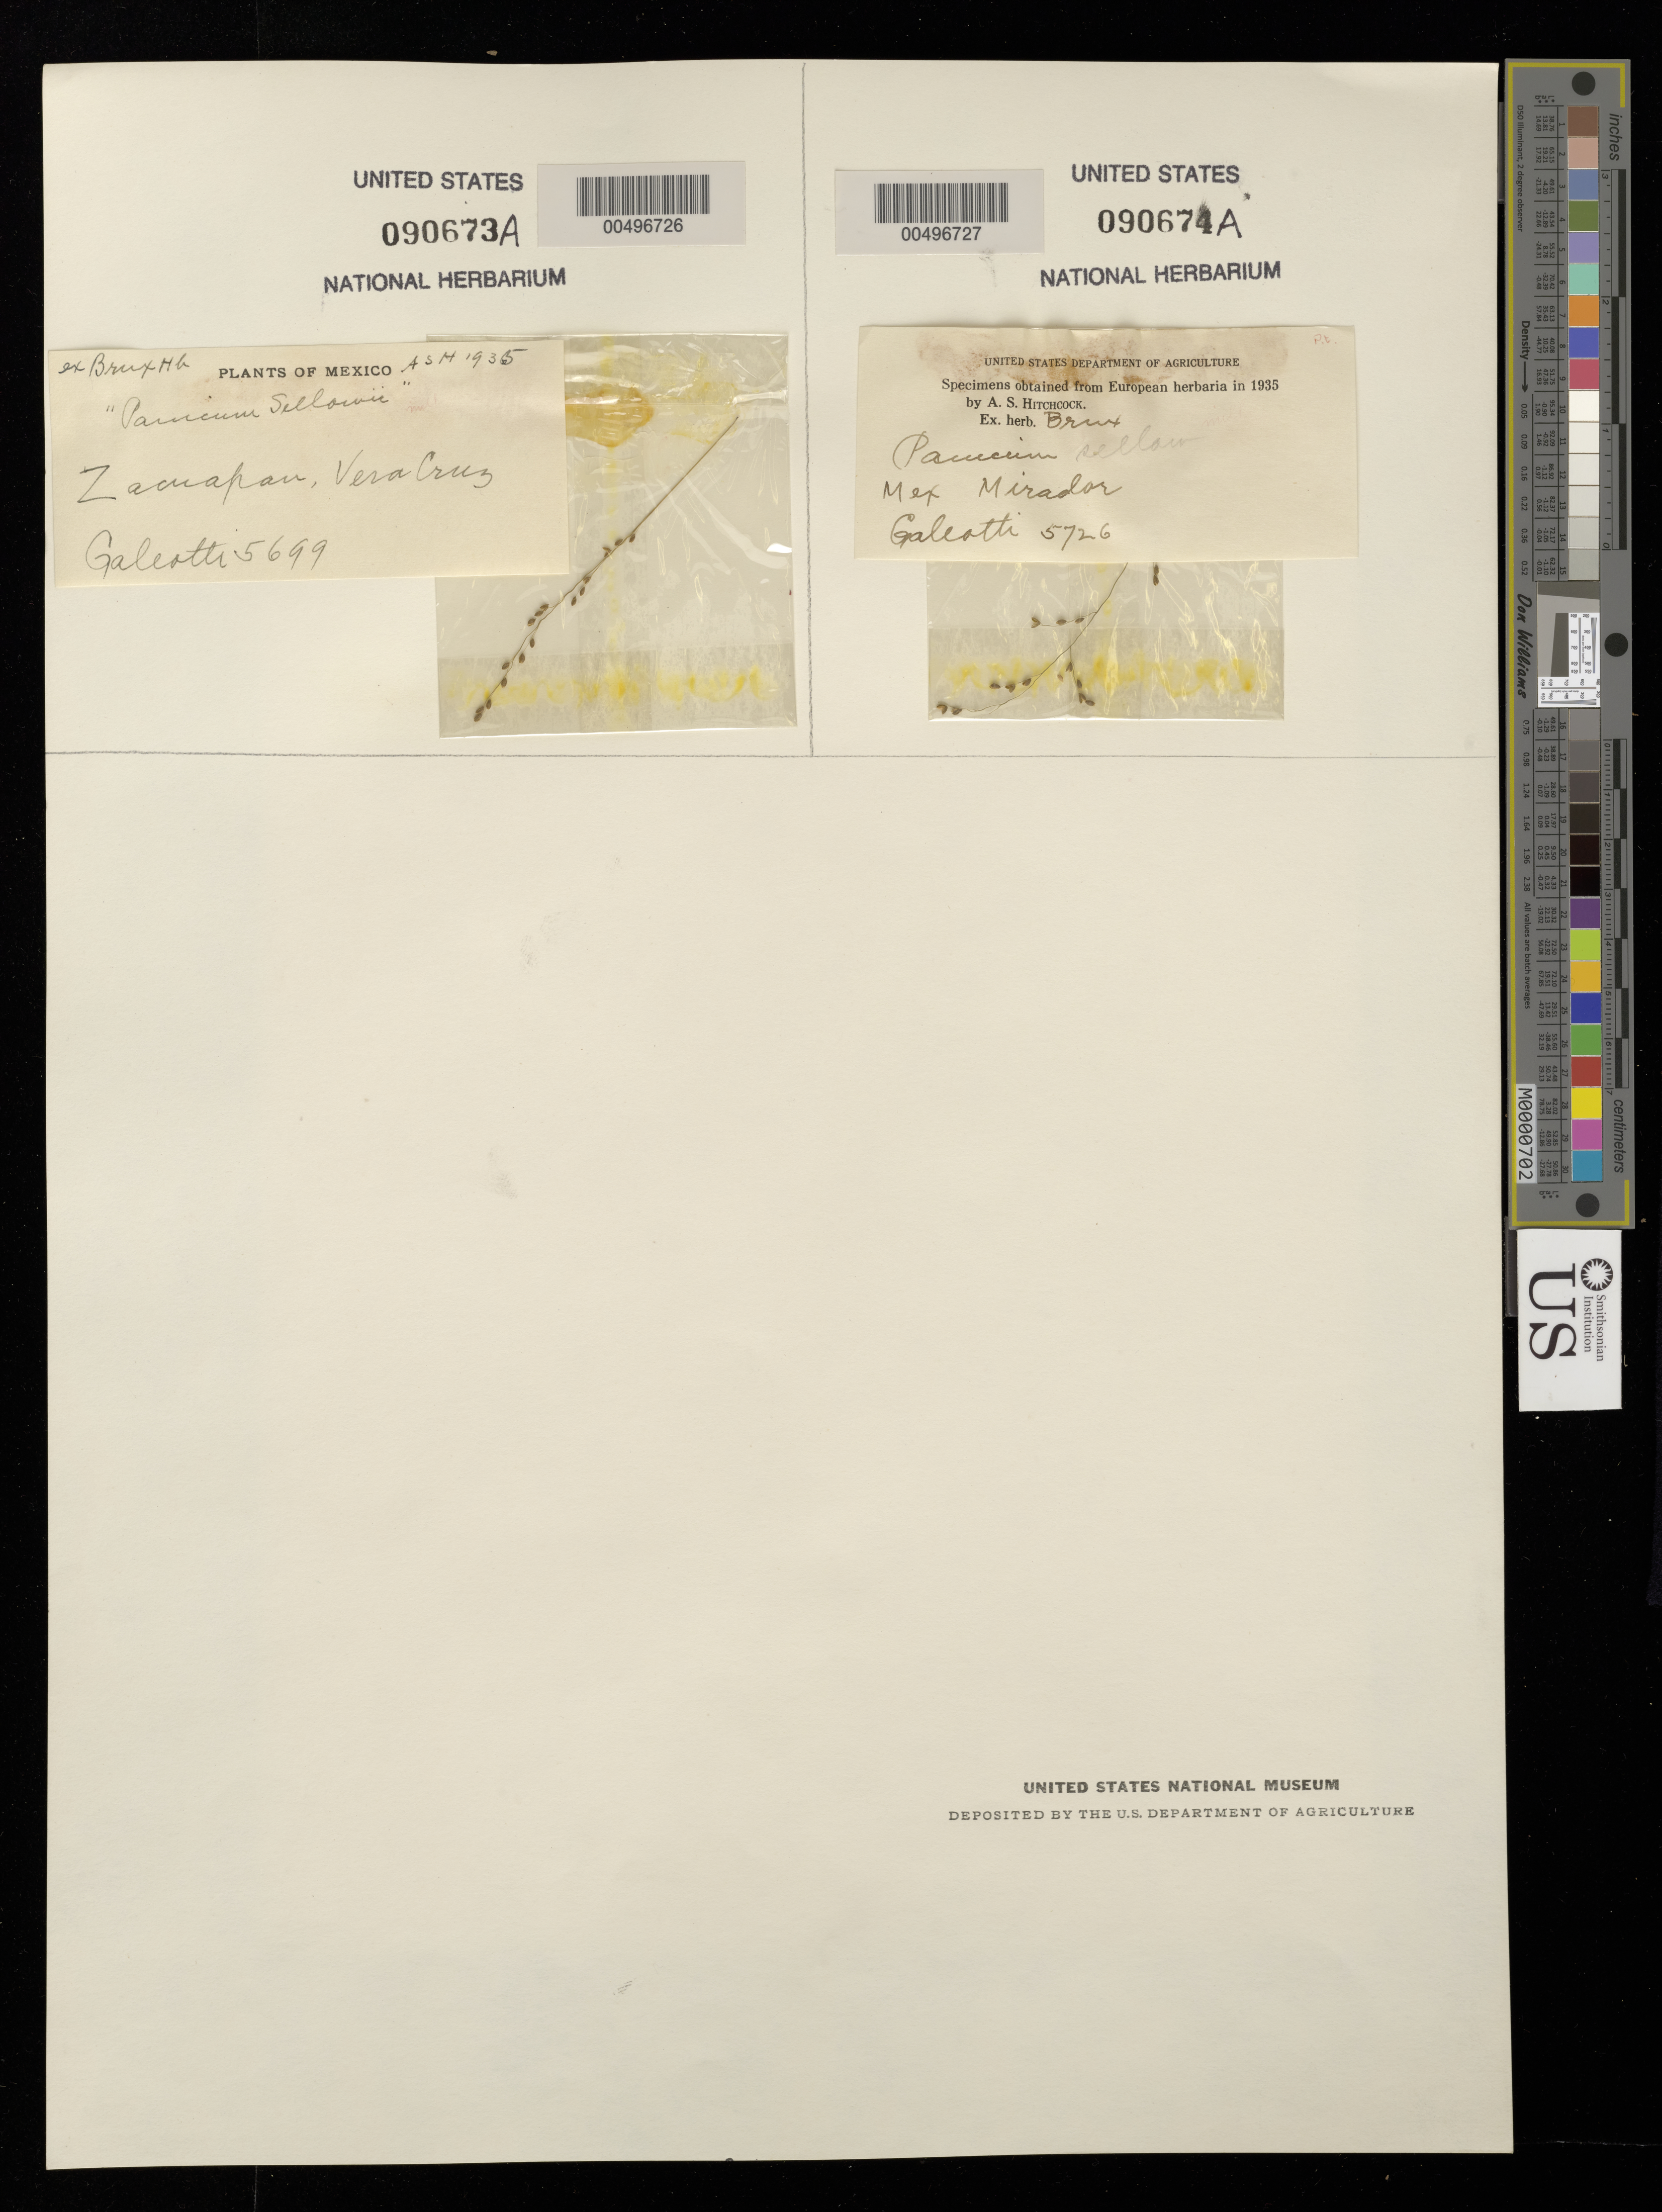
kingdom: Plantae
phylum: Tracheophyta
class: Liliopsida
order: Poales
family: Poaceae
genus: Panicum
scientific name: Panicum sellowii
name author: Nees in Mart.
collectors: H. G. Galeotti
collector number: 5699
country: Mexico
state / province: Veracruz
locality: Zacuapan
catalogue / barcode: US 90673A